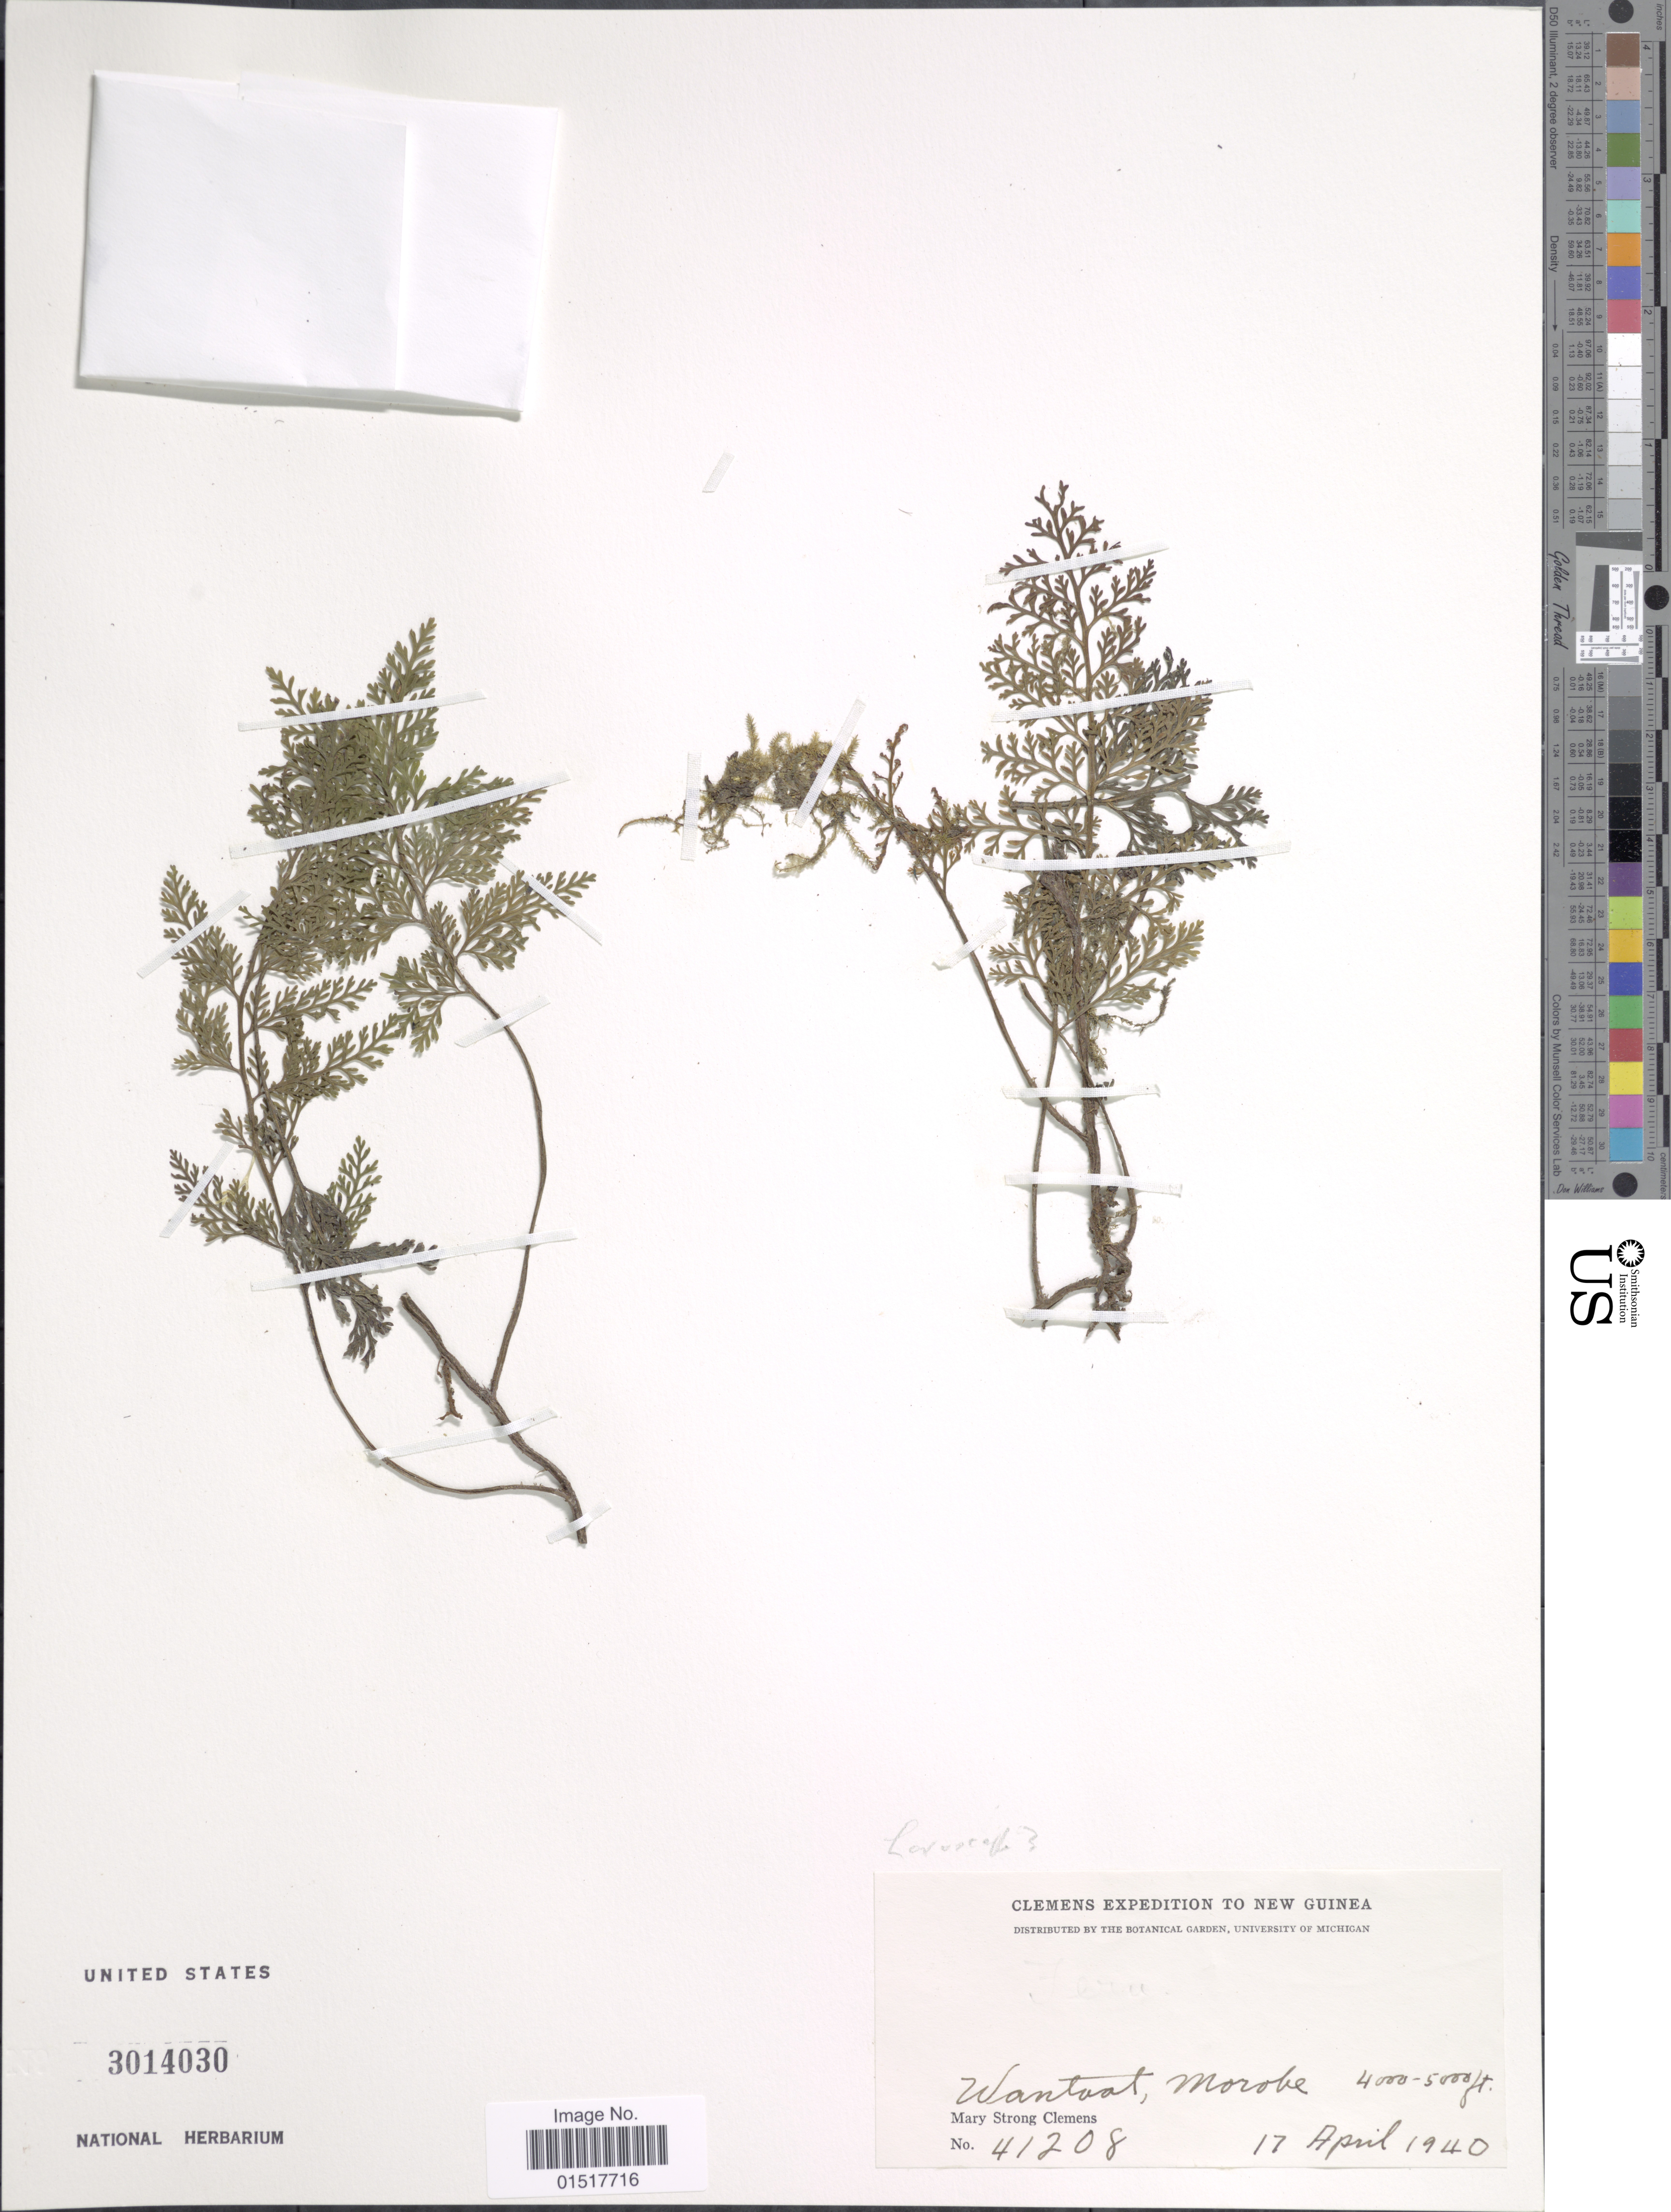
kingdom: Plantae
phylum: Tracheophyta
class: Polypodiopsida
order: Polypodiales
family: Aspleniaceae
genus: Asplenium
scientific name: Asplenium gibberosum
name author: (G. Forst.) Mett.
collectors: M. S. Clemens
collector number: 41208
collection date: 1940-04-17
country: Papua New Guinea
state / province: Morobe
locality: Wantoat. [interpreted]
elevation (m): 1219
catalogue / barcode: US 3014030